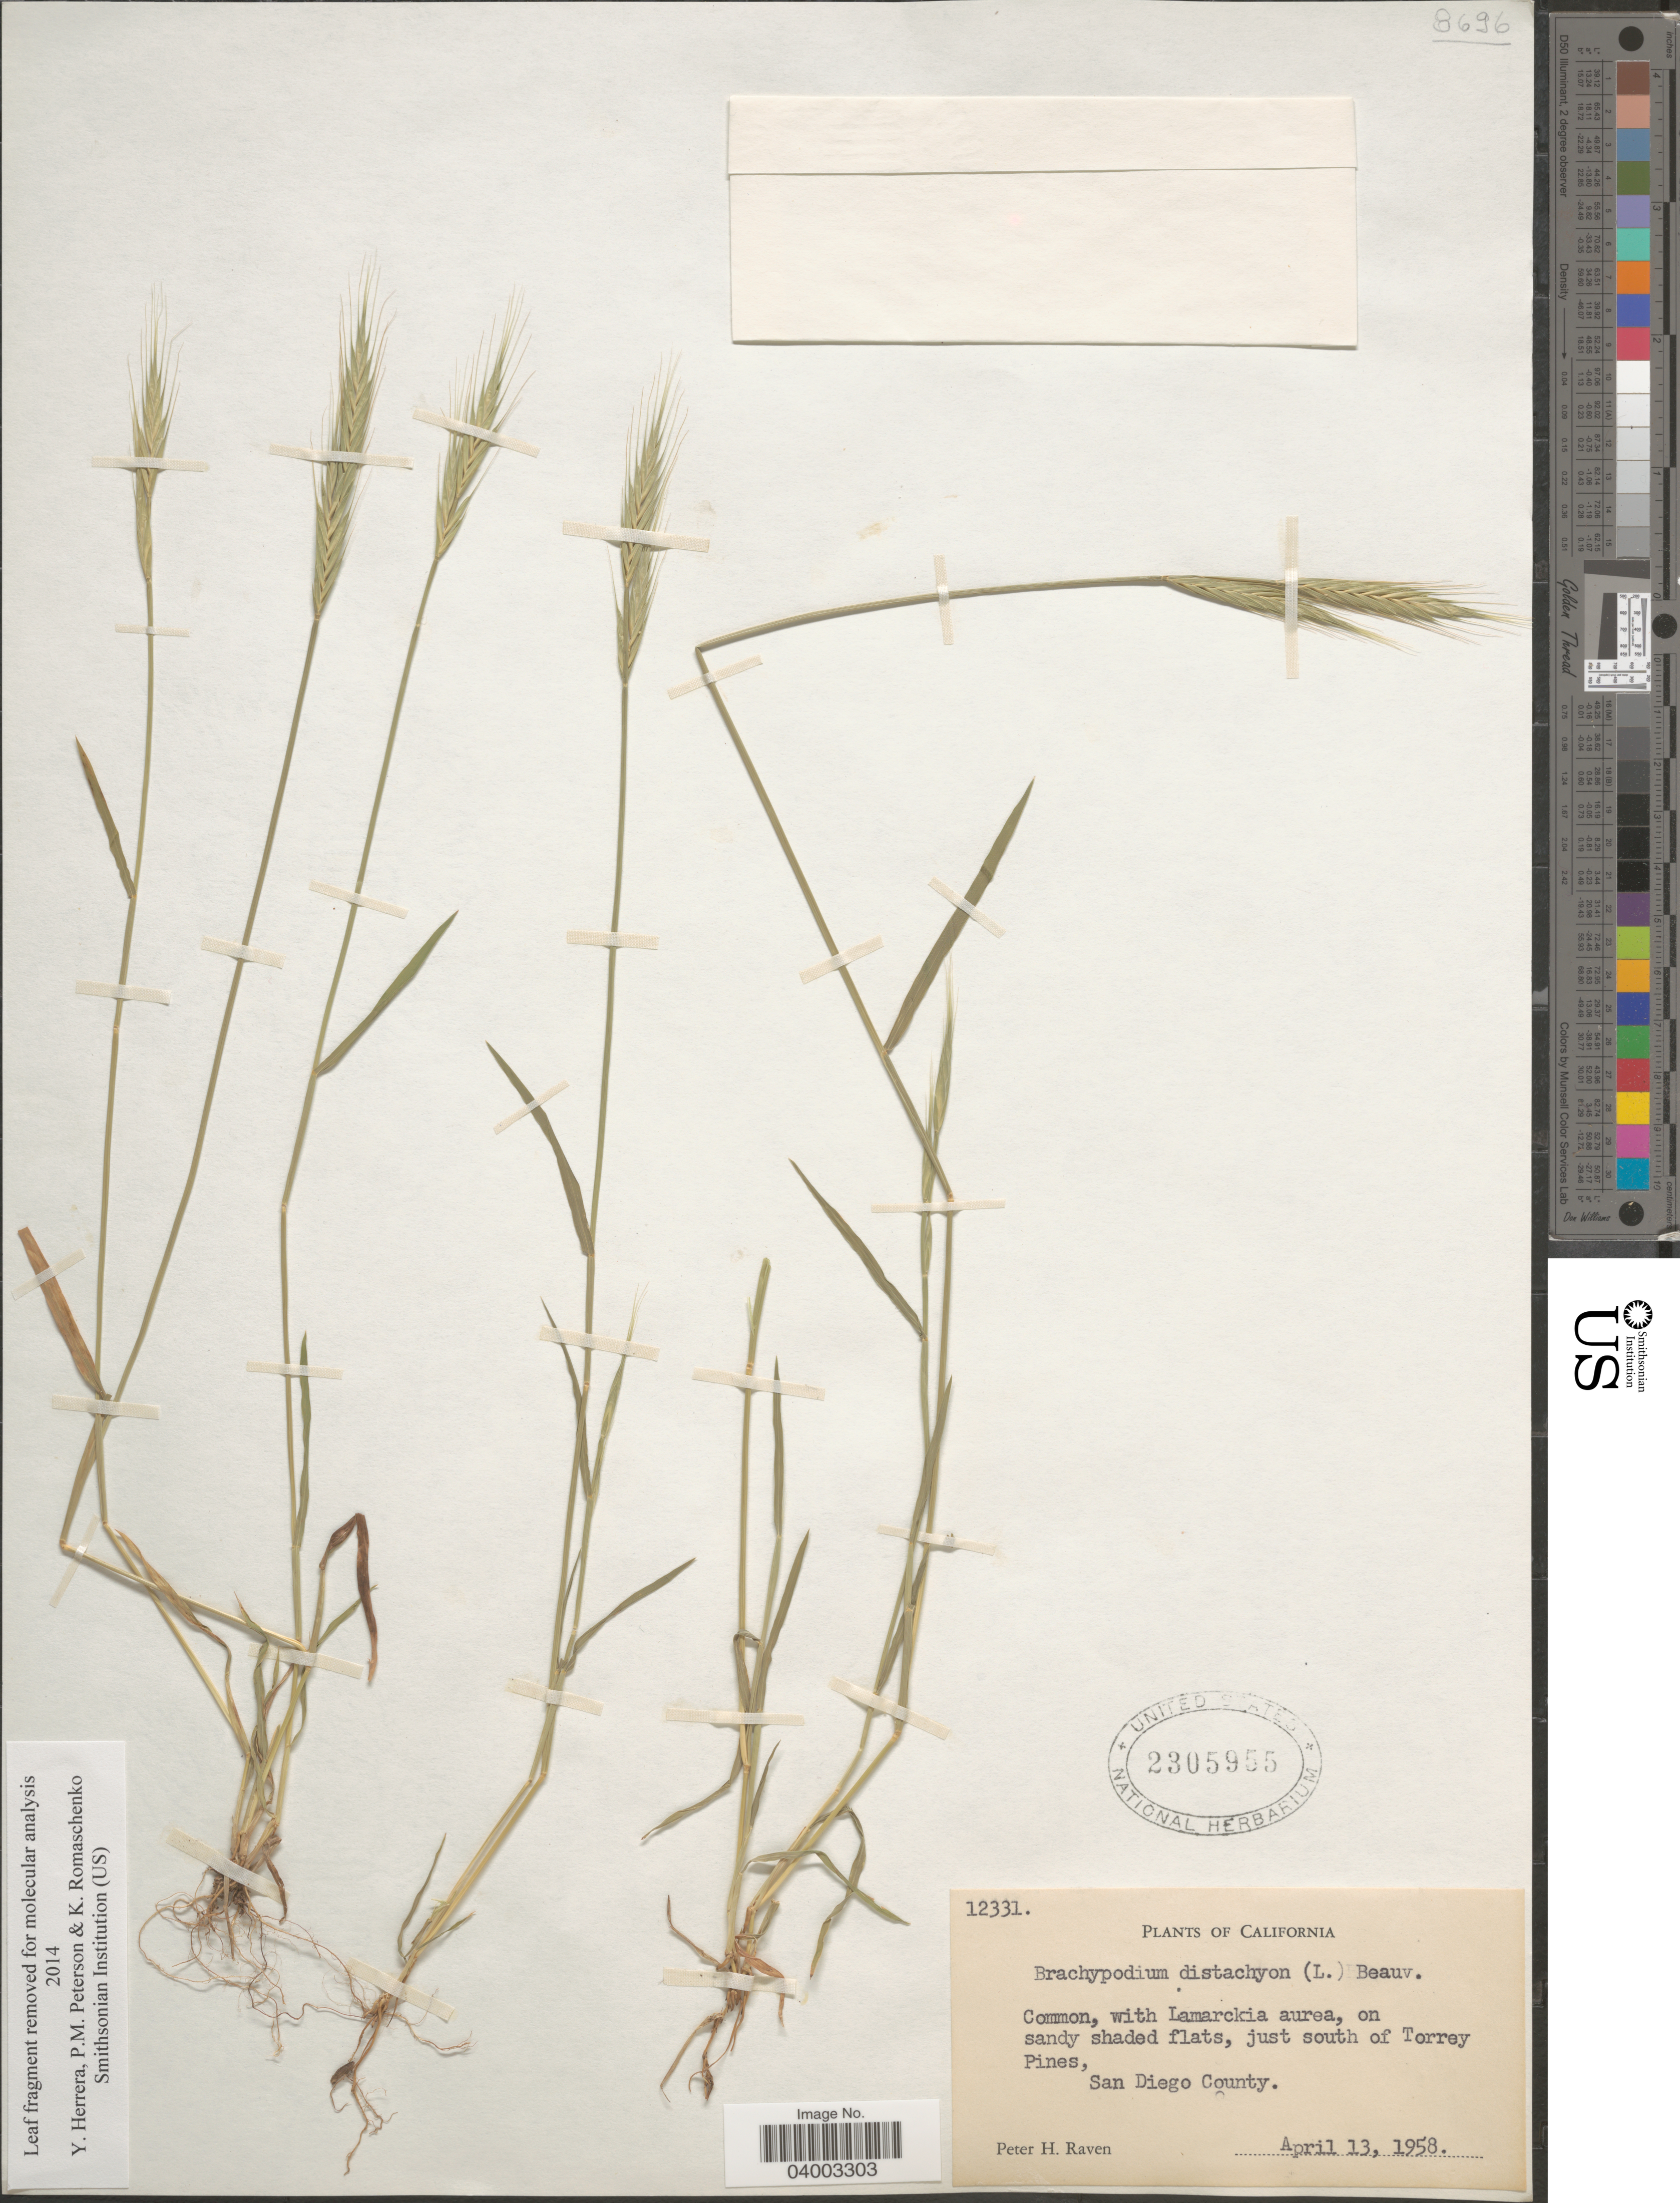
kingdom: Plantae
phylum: Tracheophyta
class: Liliopsida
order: Poales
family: Poaceae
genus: Brachypodium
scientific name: Brachypodium distachyon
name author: (L.) P. Beauv.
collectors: P. Raven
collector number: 12331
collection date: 1958-04-13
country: United States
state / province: California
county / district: San Diego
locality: On sandy shaded flats, just south of Torrey Pines, San Diego County.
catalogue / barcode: US 2305955